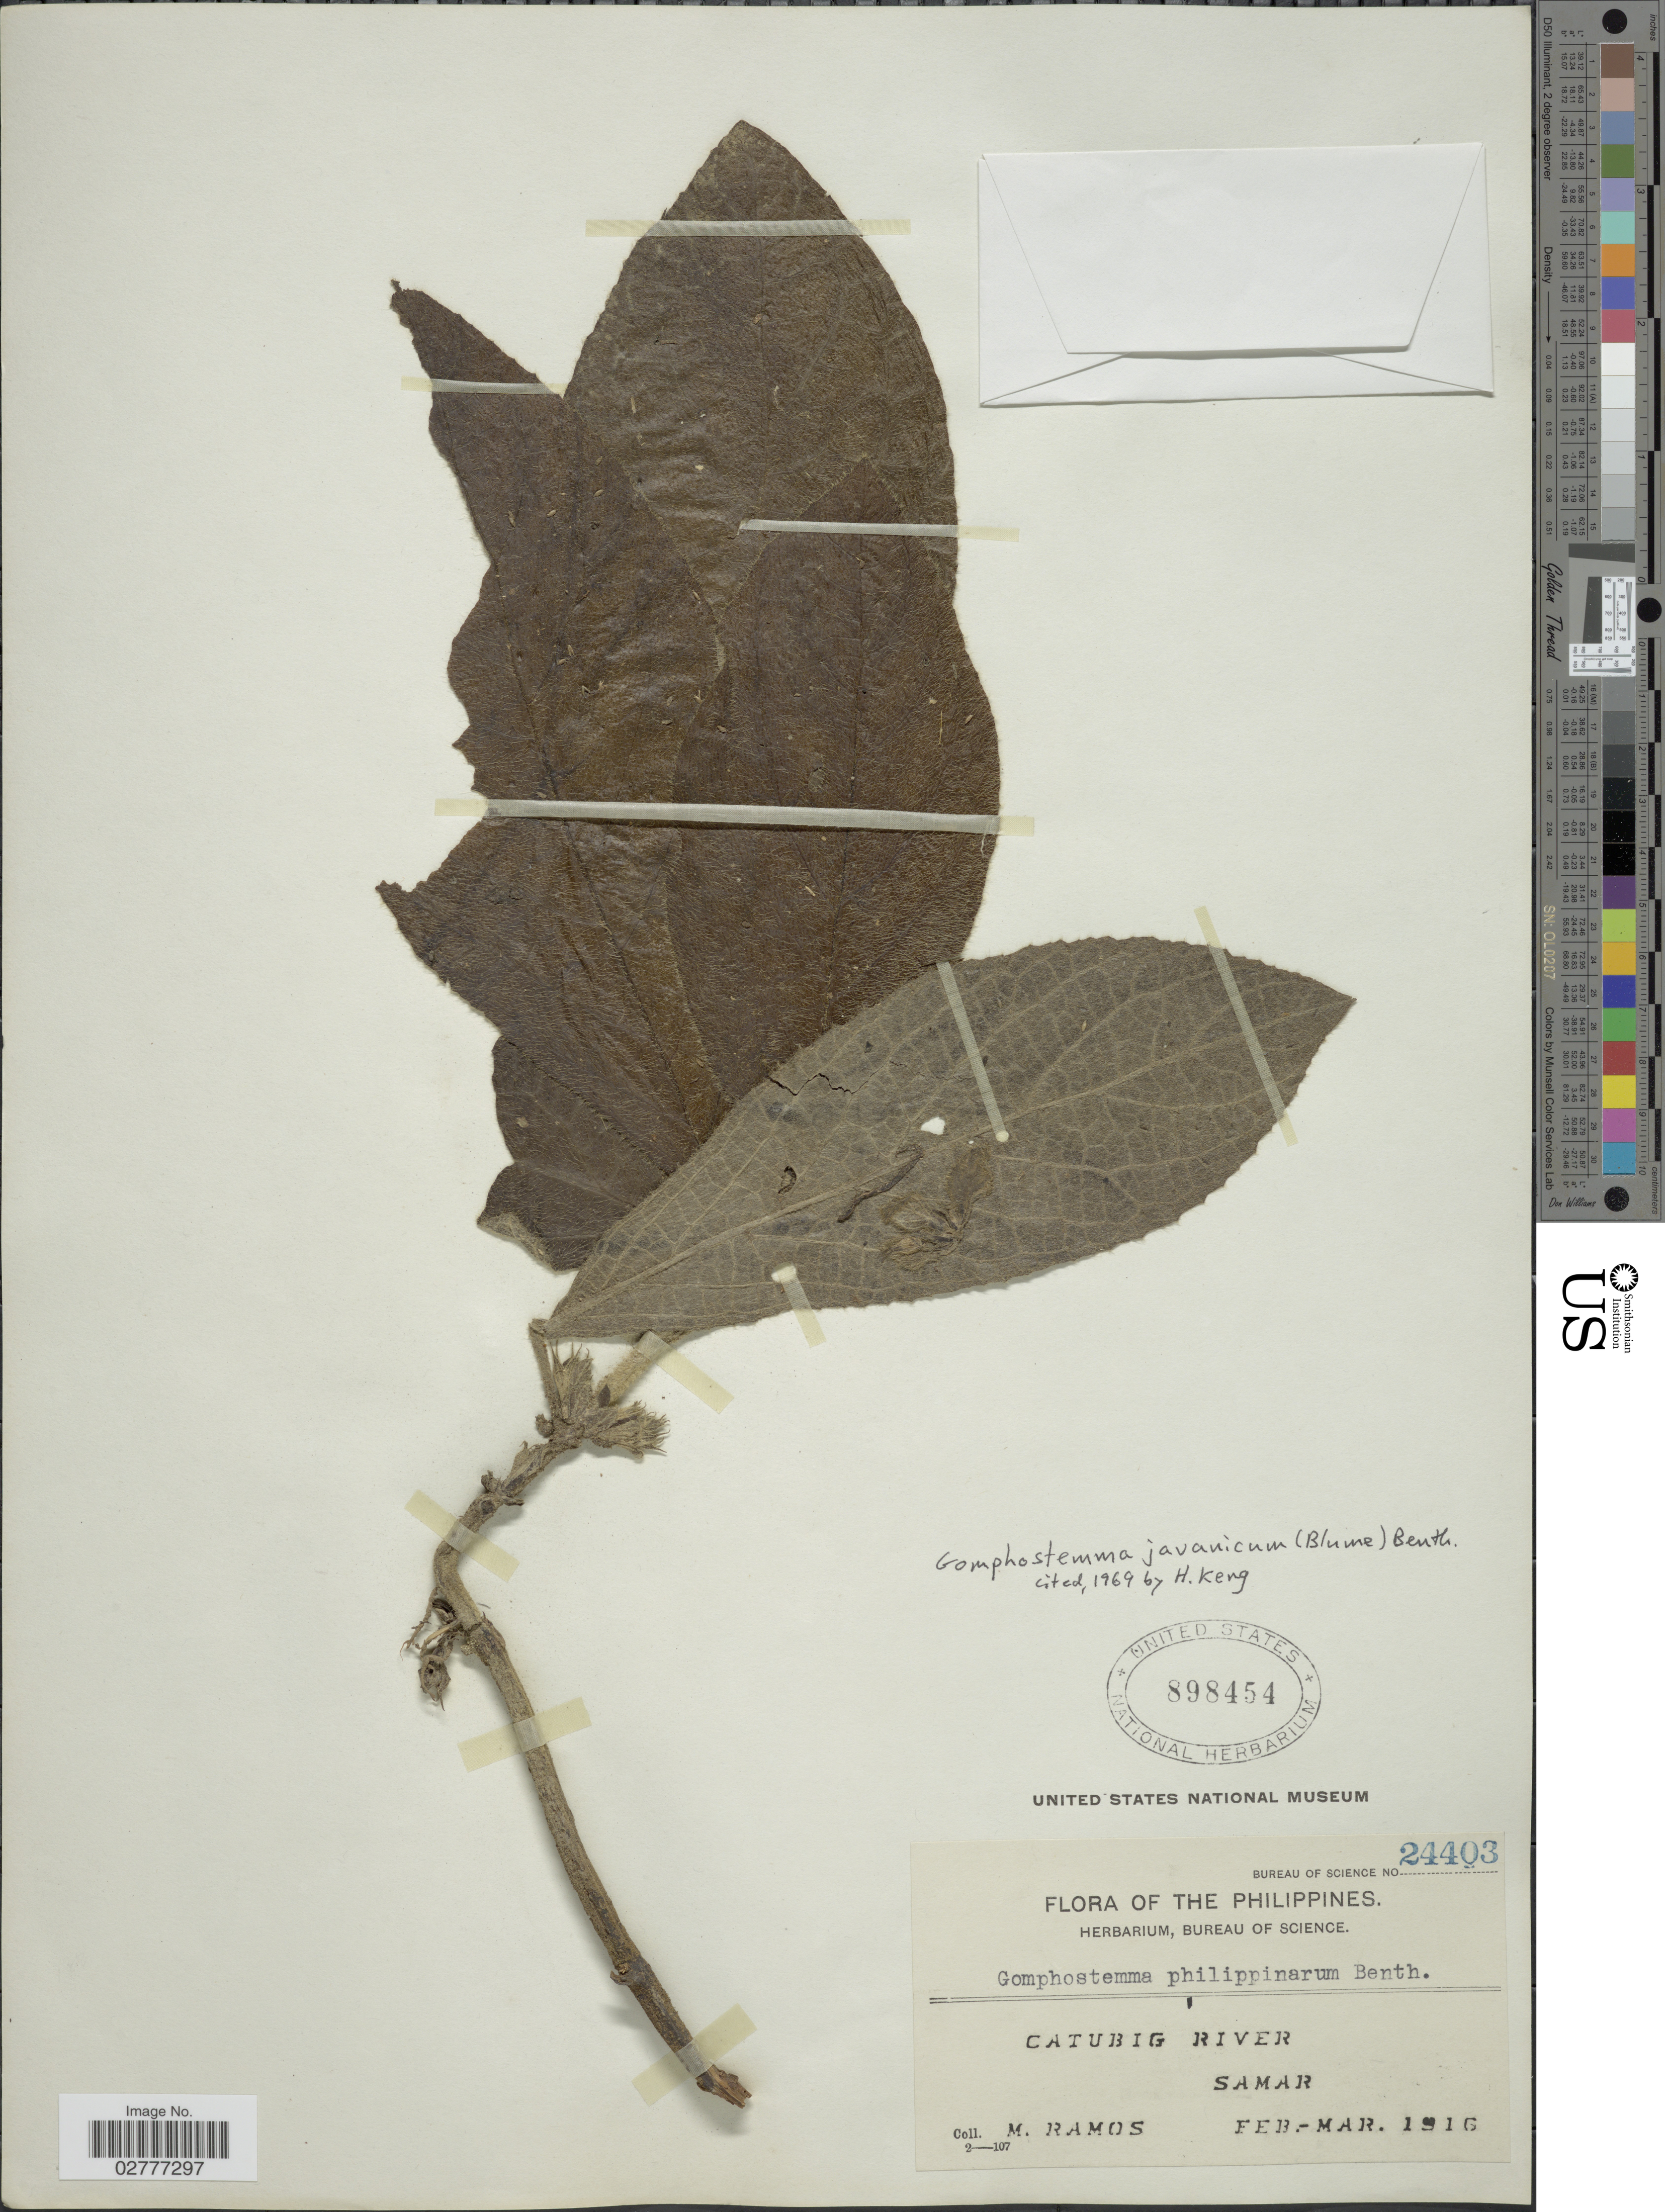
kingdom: Plantae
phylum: Tracheophyta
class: Magnoliopsida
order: Lamiales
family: Lamiaceae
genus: Gomphostemma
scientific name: Gomphostemma javanicum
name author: (Blume) Benth.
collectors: M. Ramos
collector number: Bureau of Science 24403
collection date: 1916-02/1916-03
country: Philippines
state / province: Eastern Visayas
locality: Catubig River, Samar.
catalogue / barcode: US 898454